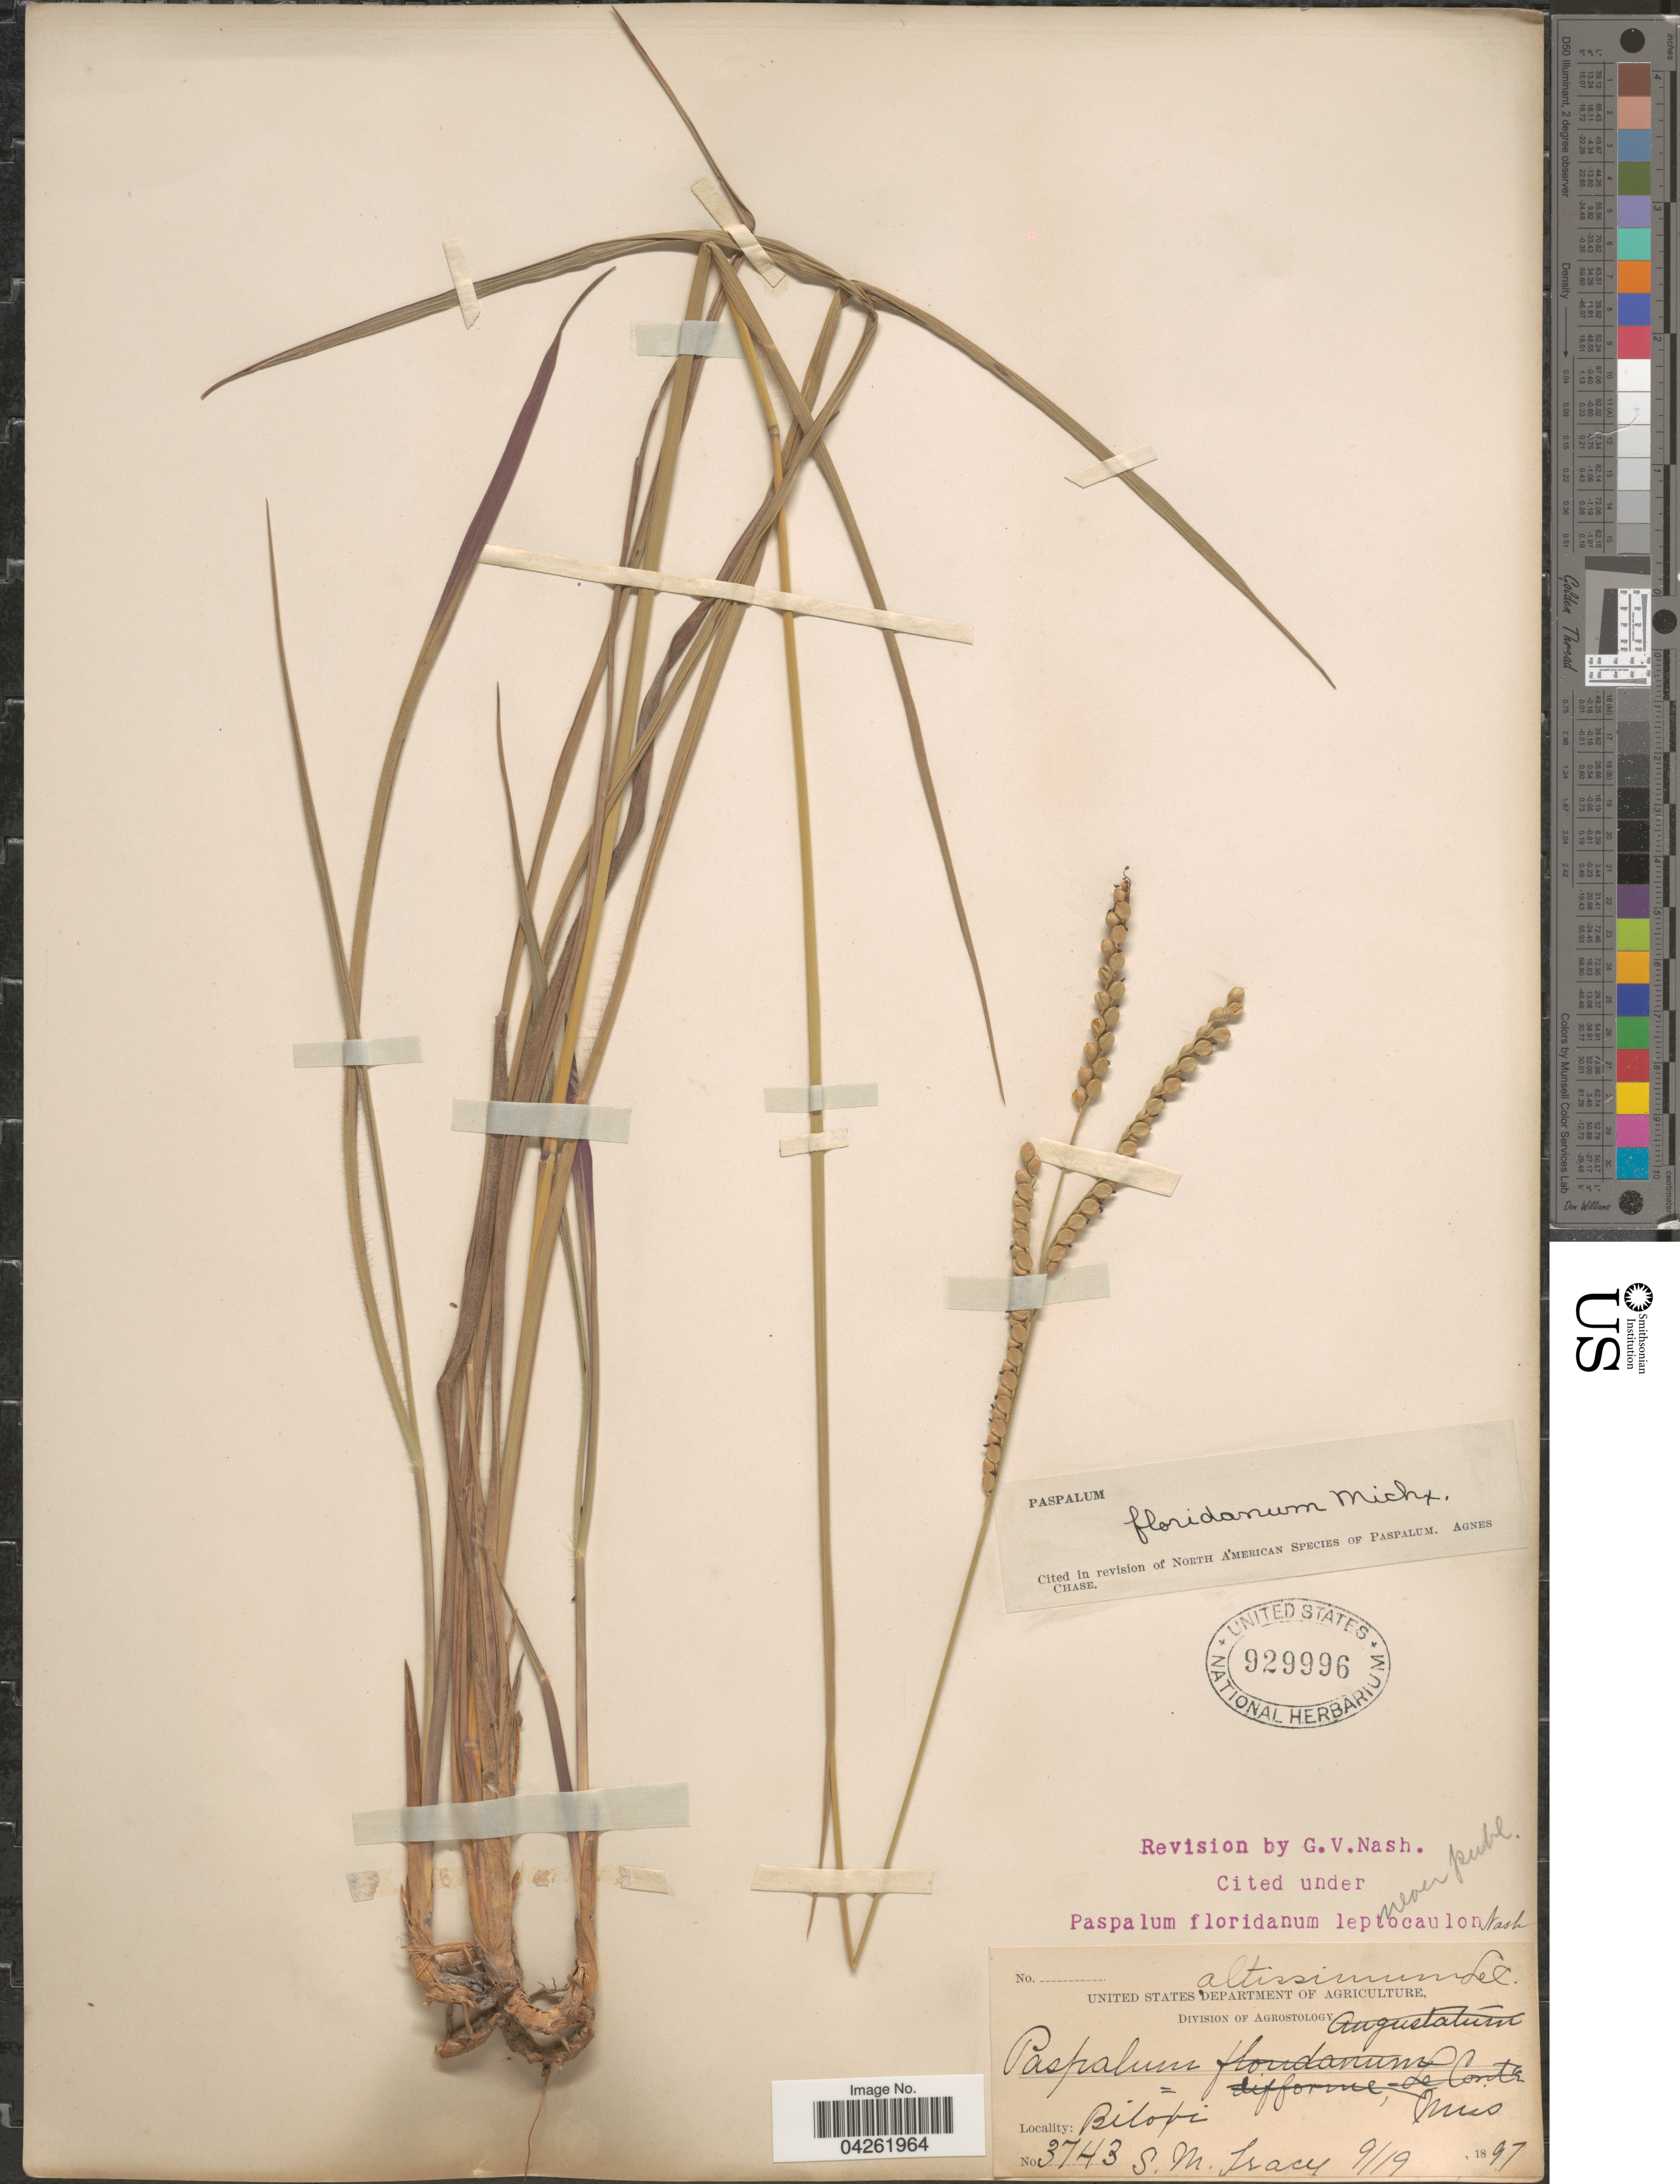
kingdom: Plantae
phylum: Tracheophyta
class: Liliopsida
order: Poales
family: Poaceae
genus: Paspalum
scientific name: Paspalum floridanum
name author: Michx.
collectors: S. M. Tracy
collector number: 3743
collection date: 1897-09-19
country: United States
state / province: Mississippi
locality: Biloxi.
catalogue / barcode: US 929996